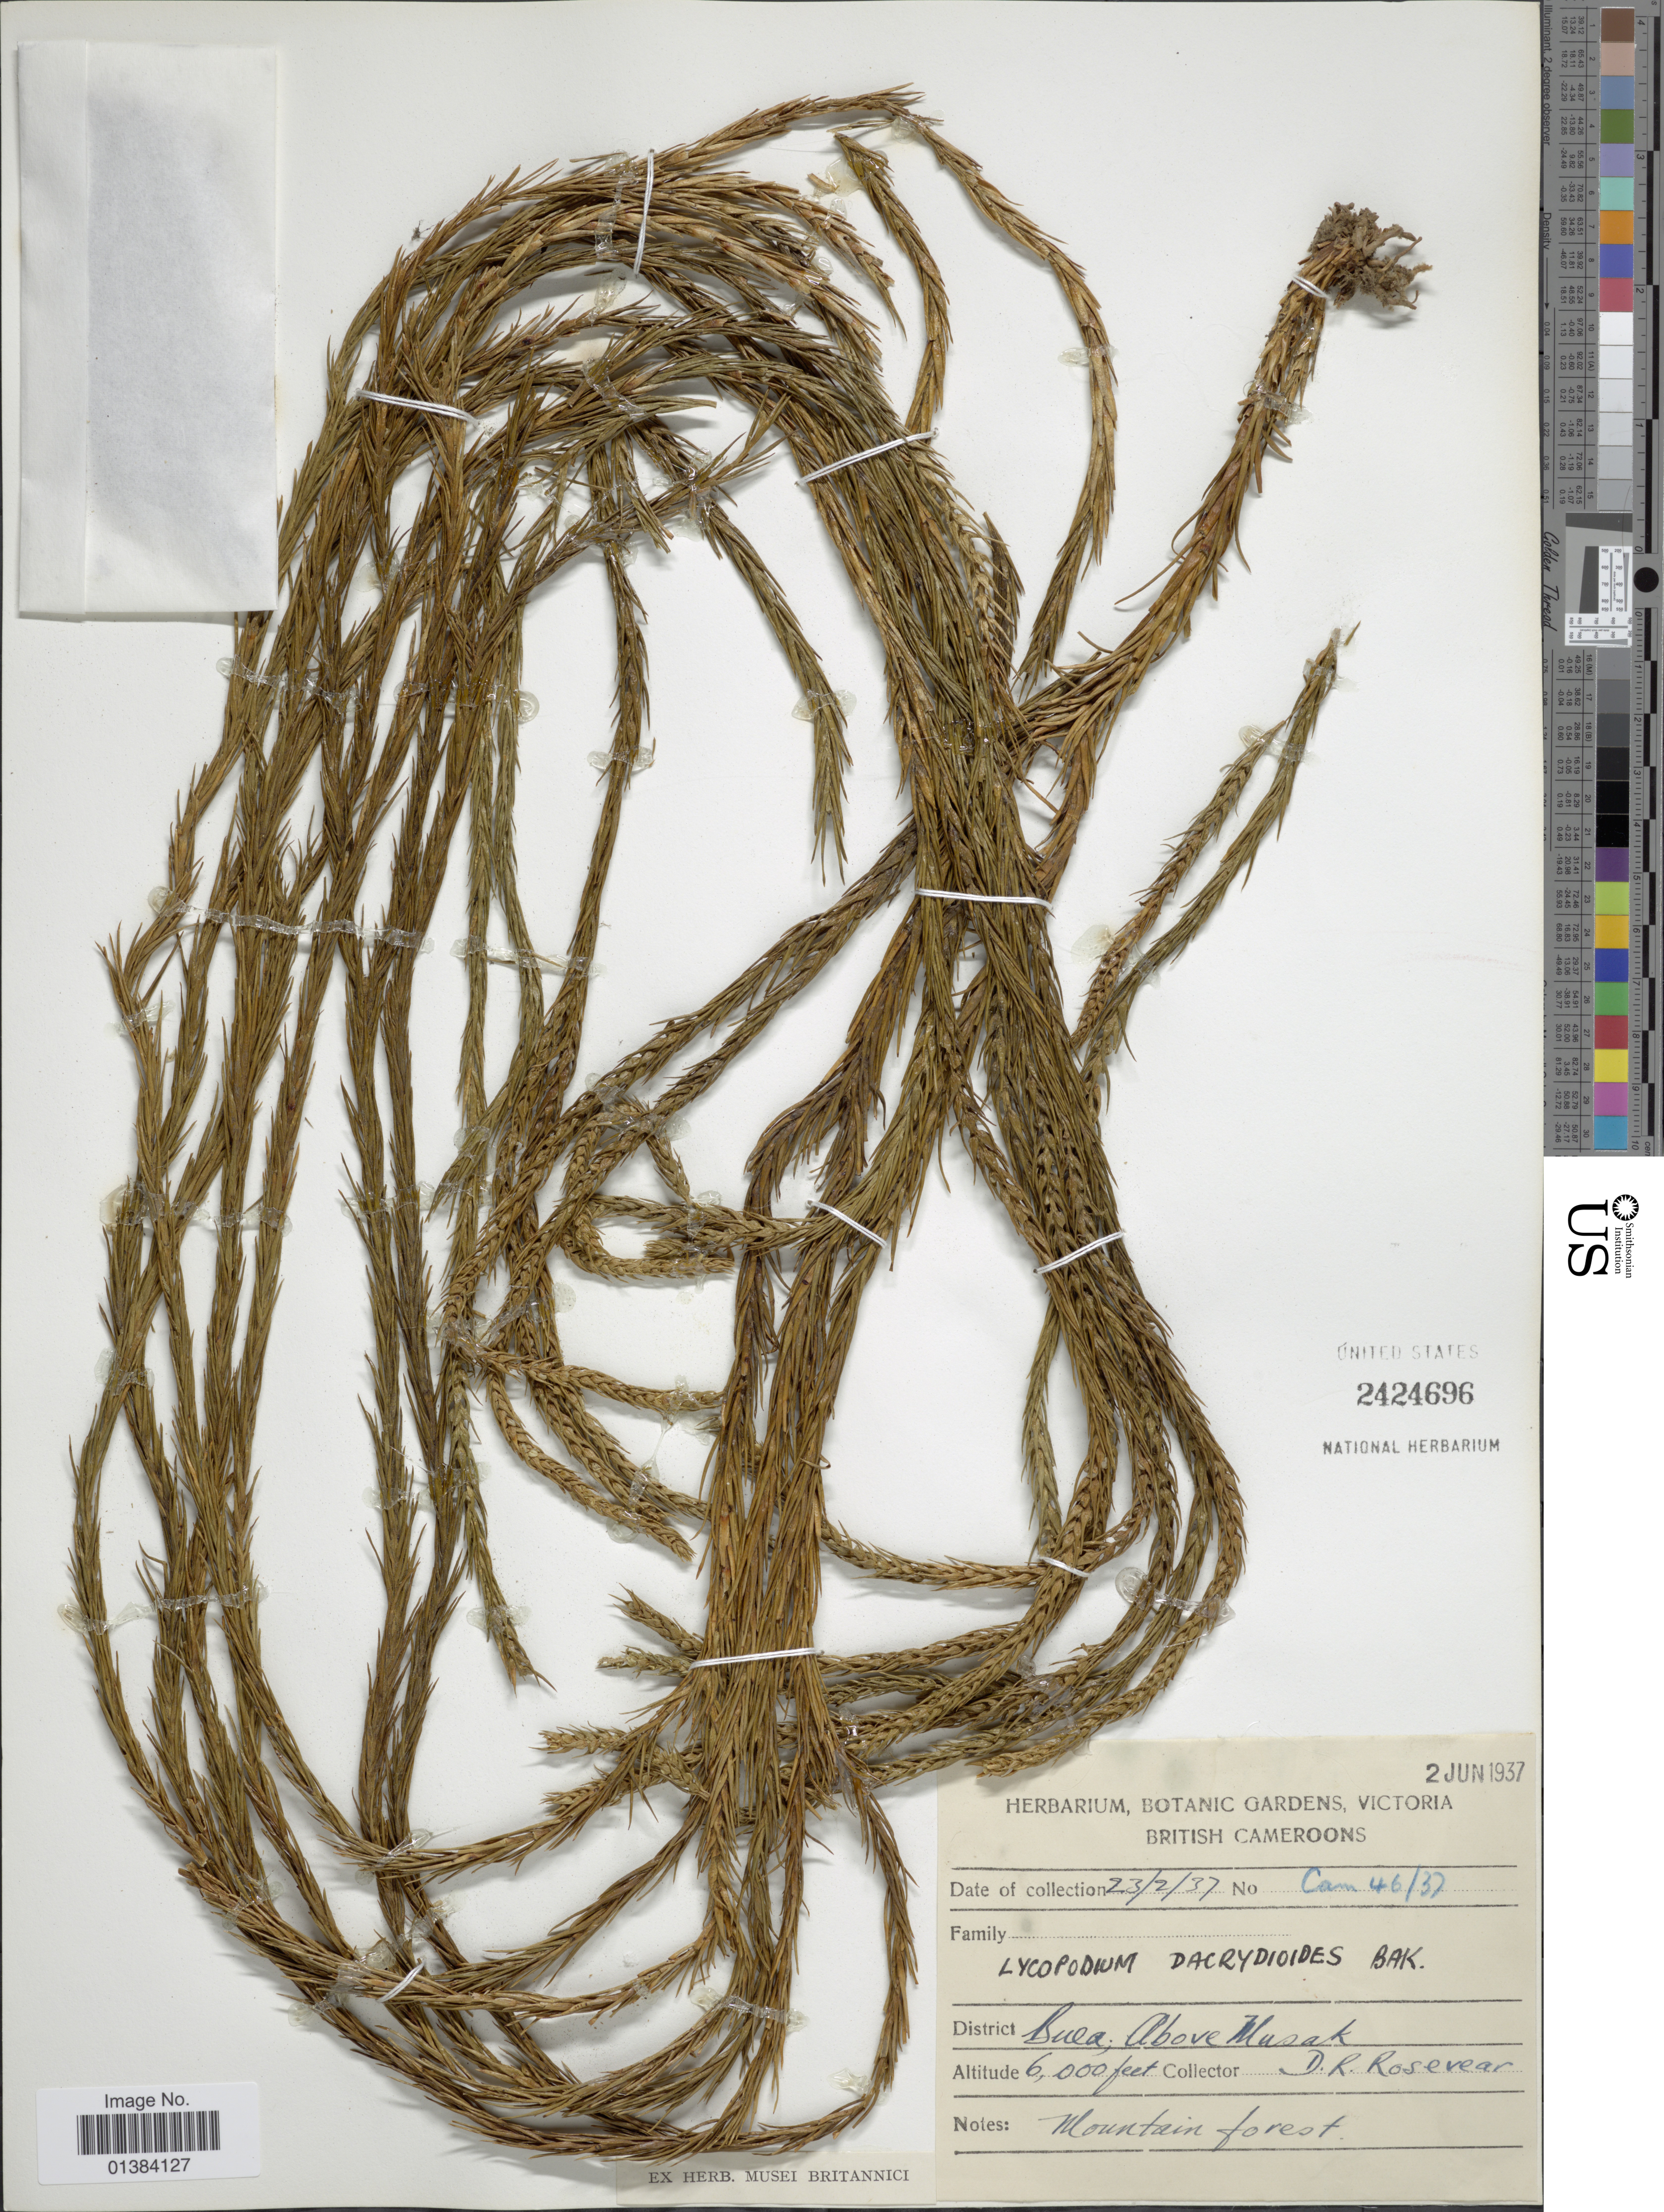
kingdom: Plantae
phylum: Tracheophyta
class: Lycopodiopsida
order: Lycopodiales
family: Lycopodiaceae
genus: Phlegmariurus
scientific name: Phlegmariurus dacrydioides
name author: (Baker) A. R. Field & Bostock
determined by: Field, A. R.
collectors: D. Rosevear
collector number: Cam46/37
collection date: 1937-02-23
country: Cameroon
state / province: Sud-Ouest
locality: Buea; Above Musak. [interpreted]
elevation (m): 1829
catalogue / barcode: US 2424696